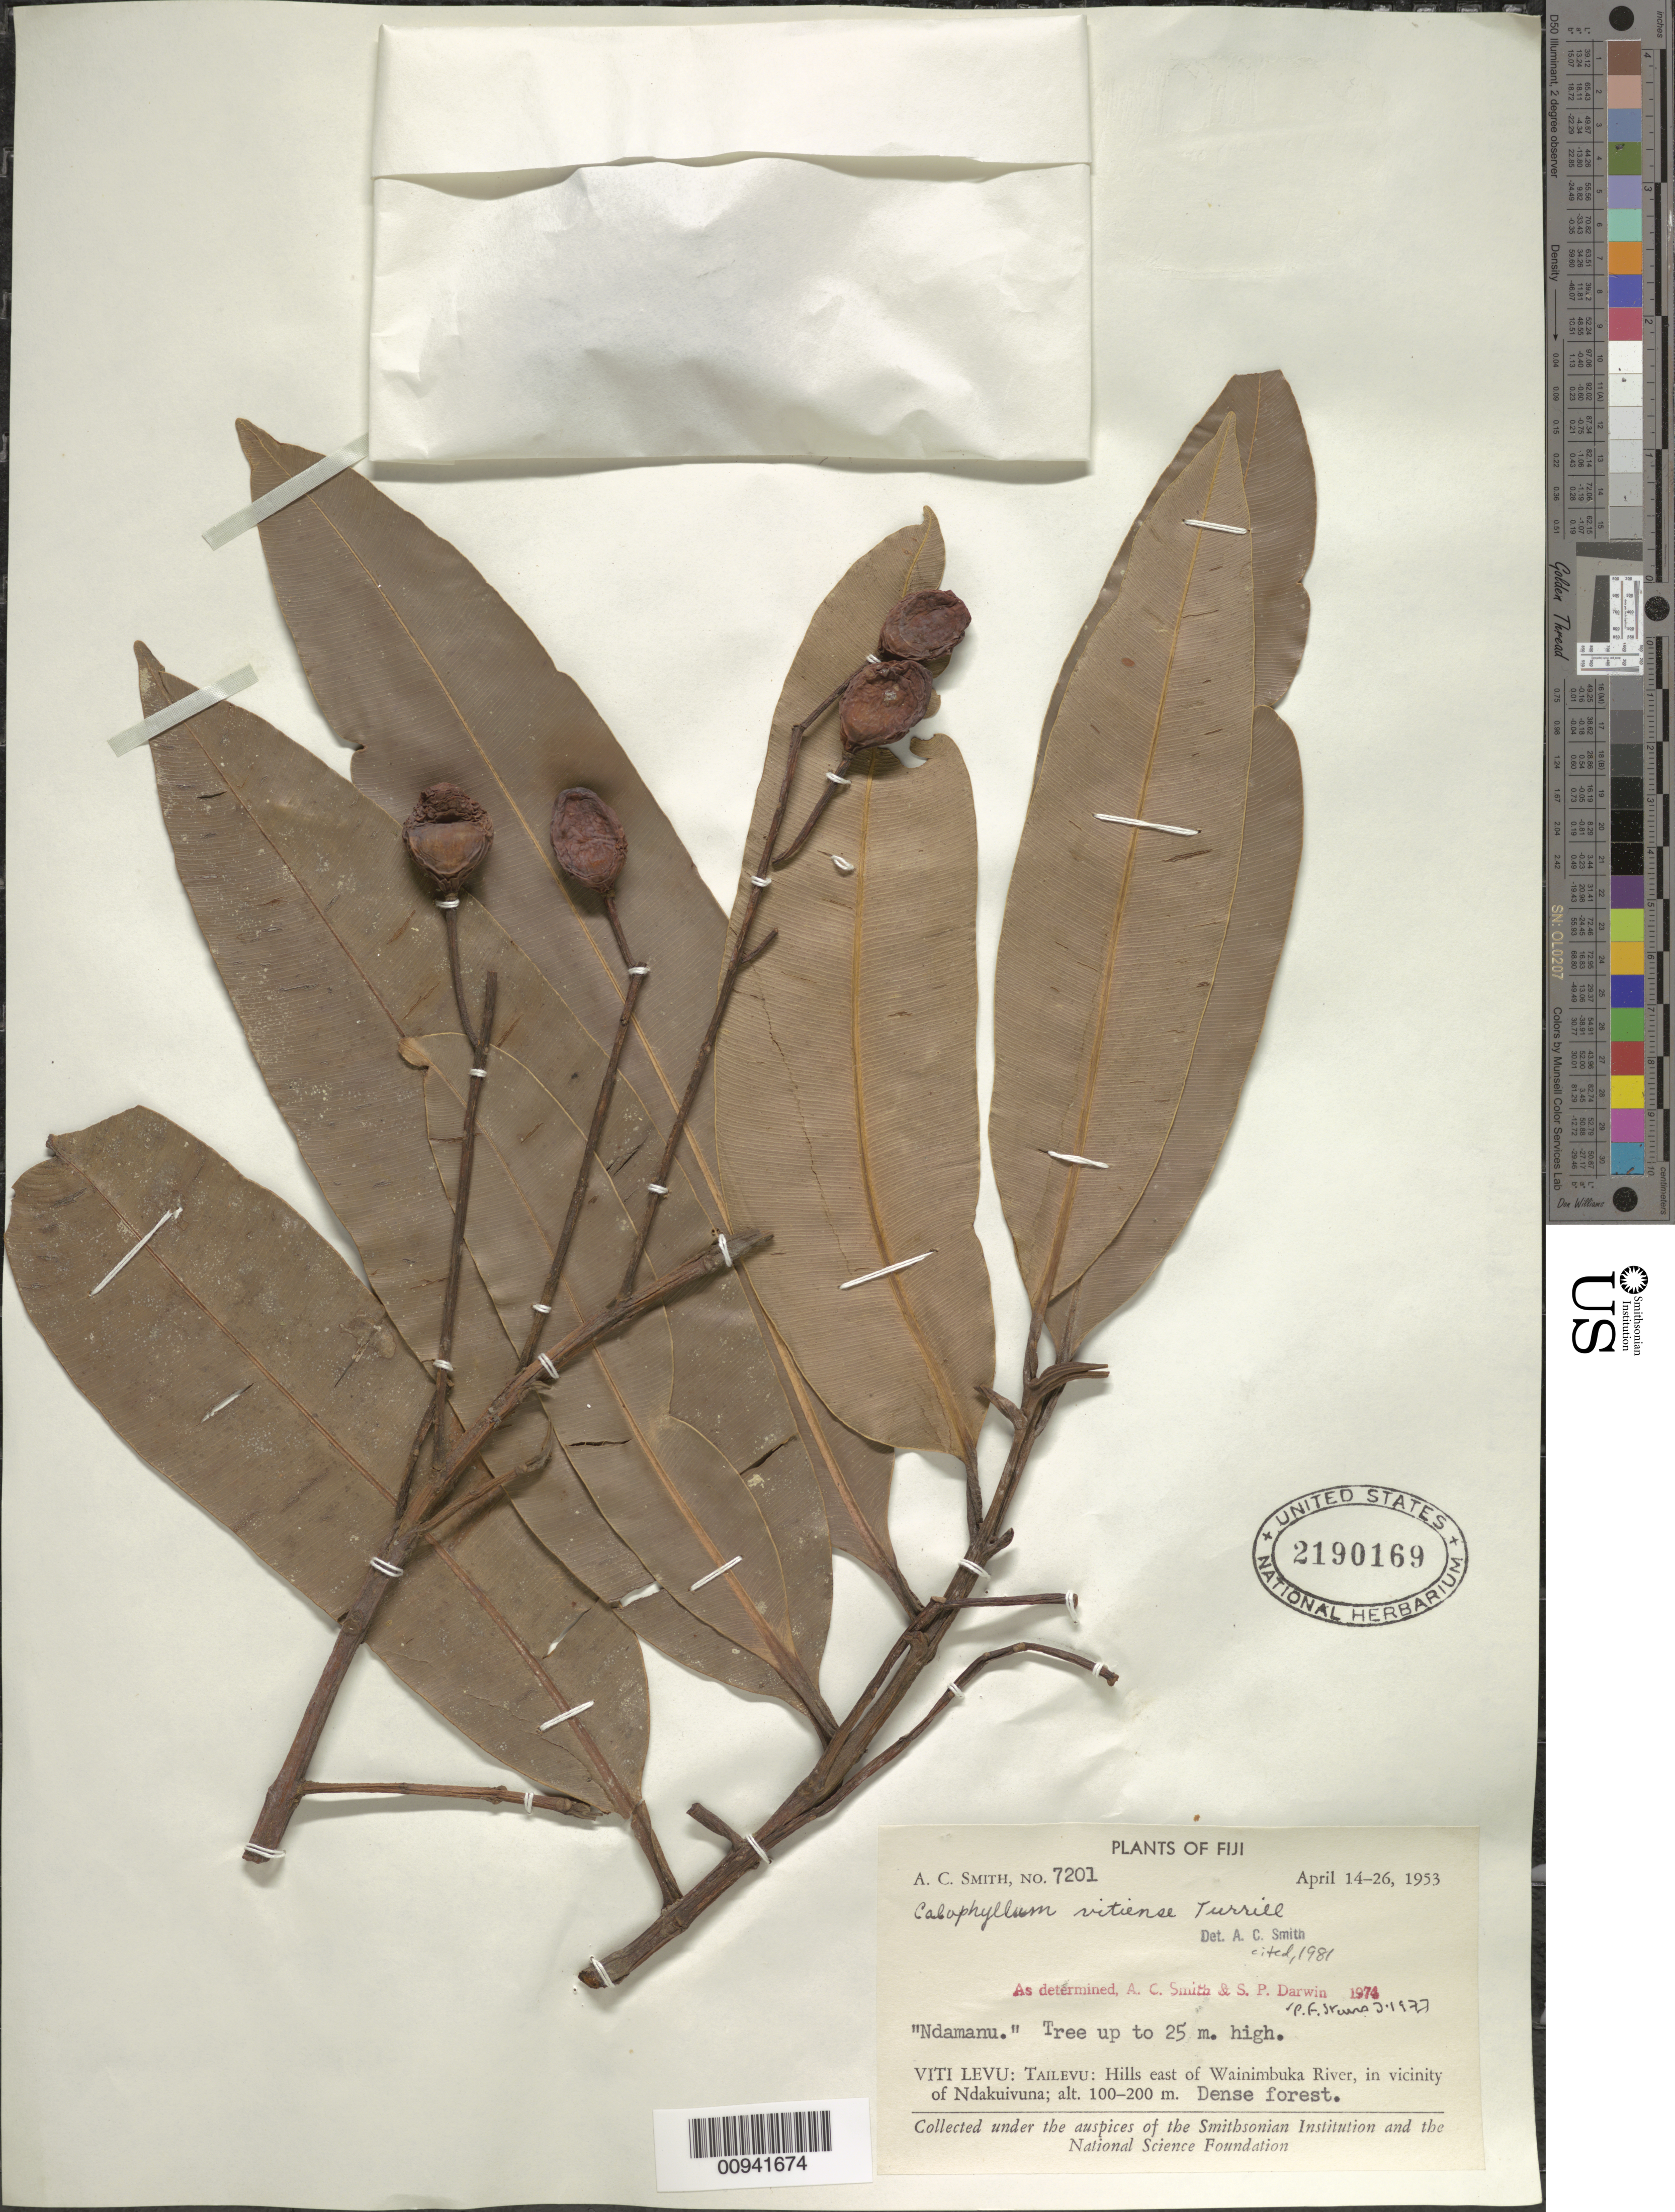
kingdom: Plantae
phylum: Tracheophyta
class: Magnoliopsida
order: Malpighiales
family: Calophyllaceae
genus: Calophyllum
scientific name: Calophyllum vitiense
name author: Turrill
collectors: C. A. Smith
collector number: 7201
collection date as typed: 14 Apr 1953 to 26 Apr 1953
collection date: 1953-04-14/1953-04-26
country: Fiji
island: Viti Levu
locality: tailevu: Hills east of Wainimbuka River, in vicinity of Ndakuivuna.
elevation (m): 100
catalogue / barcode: US 2190169